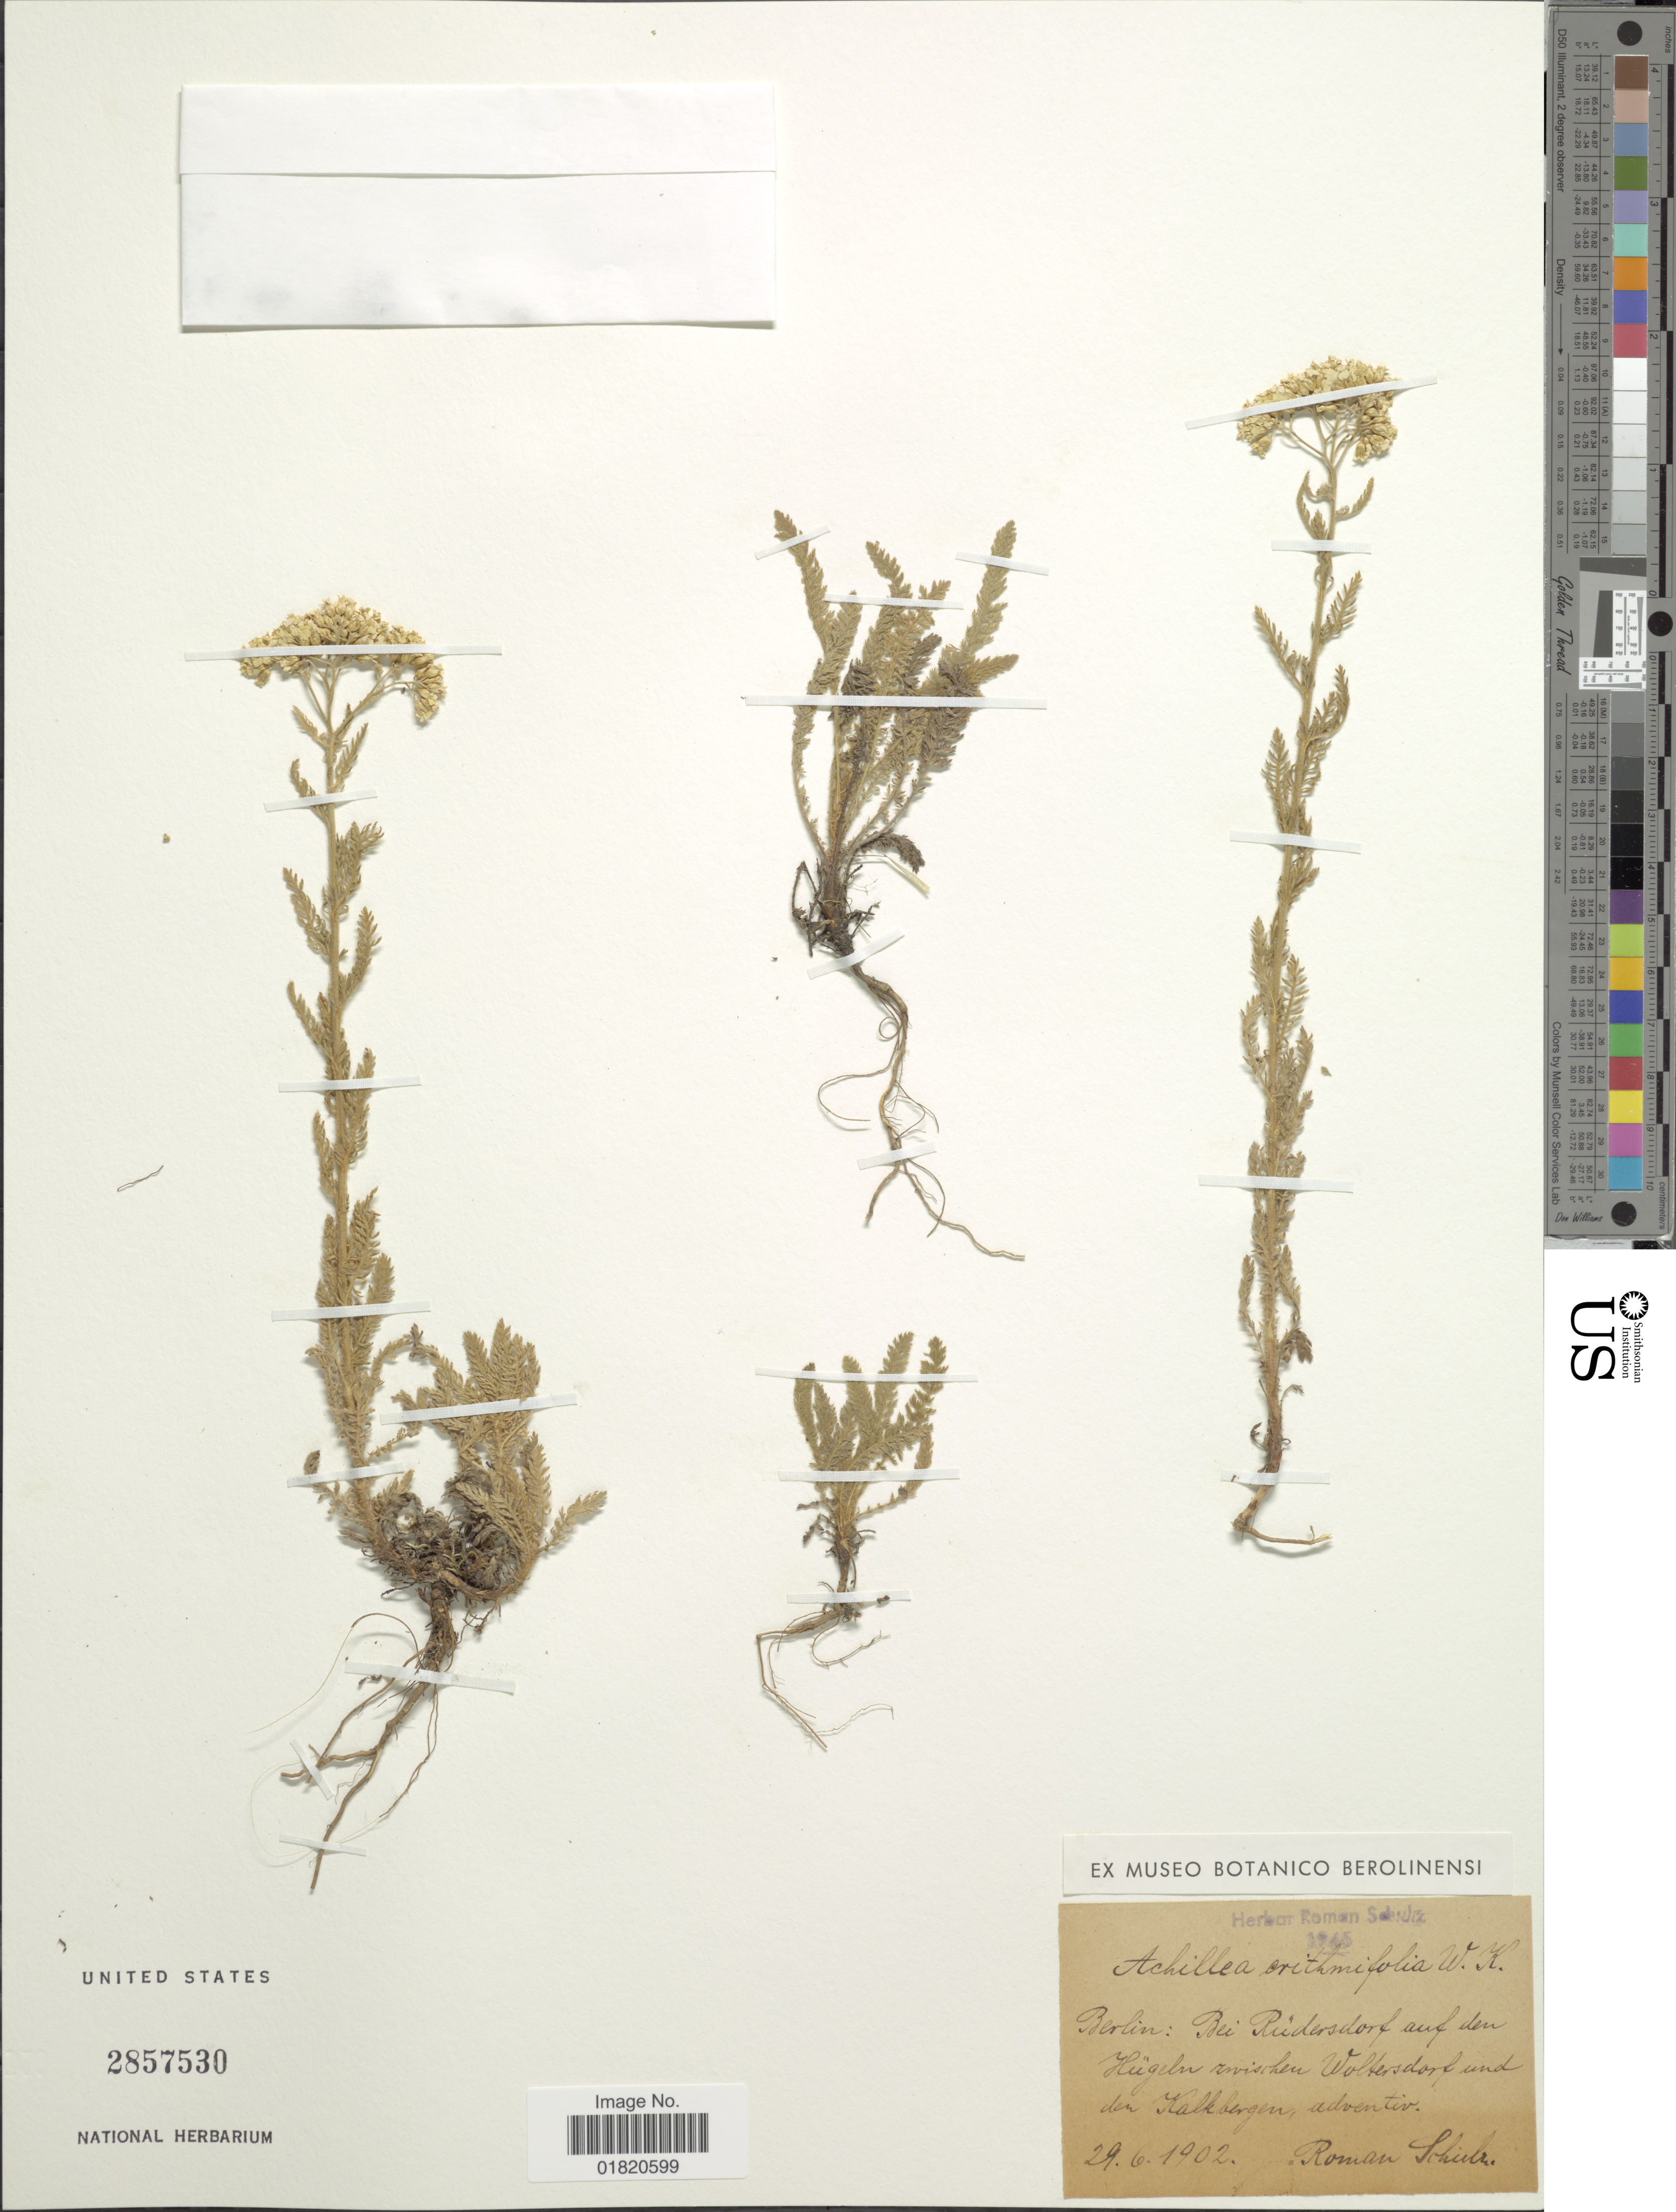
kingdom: Plantae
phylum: Tracheophyta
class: Magnoliopsida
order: Asterales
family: Asteraceae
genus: Achillea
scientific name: Achillea crithmifolia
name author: Waldst. & Kit.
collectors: R. Schulz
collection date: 1902-06-29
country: Germany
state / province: Berlin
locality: Bei Rudersdorf auf den Hüglen ravischen Woltersdorf und den Kalkbergen, adventiv [interpreted]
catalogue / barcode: US 2857530